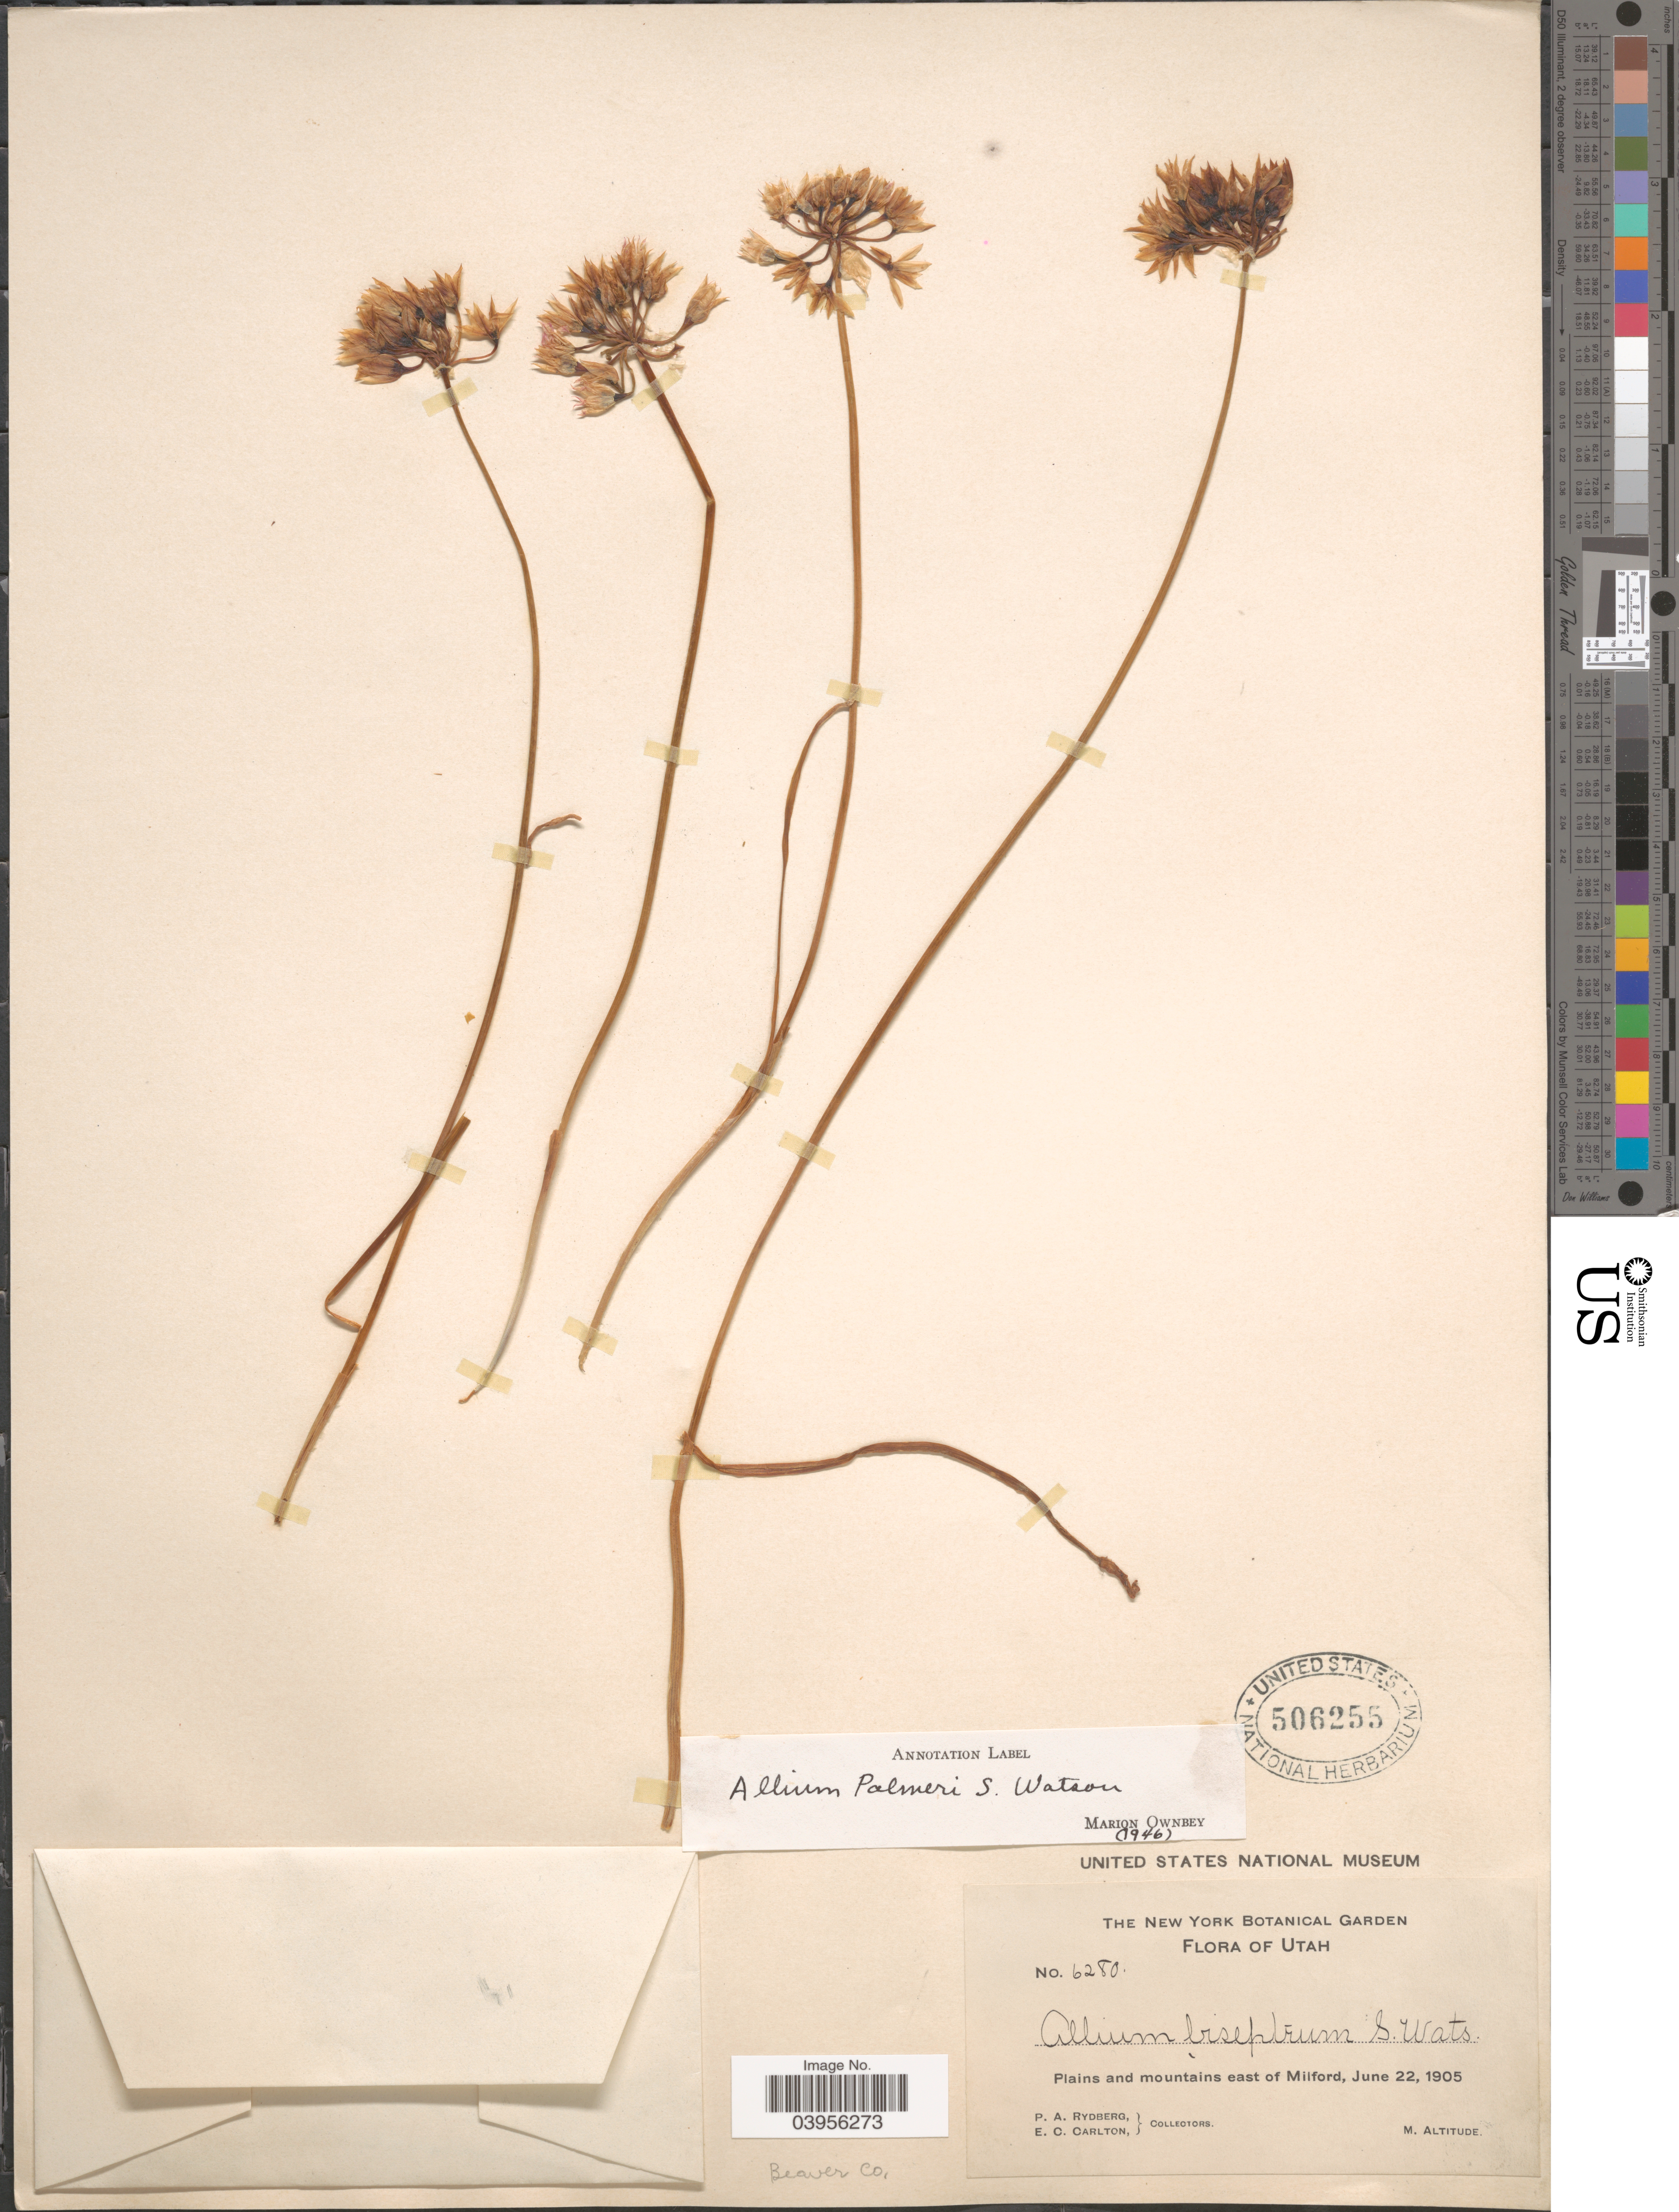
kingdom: Plantae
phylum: Tracheophyta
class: Liliopsida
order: Asparagales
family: Amaryllidaceae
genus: Allium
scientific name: Allium palmeri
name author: S. Watson in C. King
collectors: P. A. Rydberg & E. Carlton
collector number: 6280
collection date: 1905-06-22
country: United States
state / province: Utah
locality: Plains and mountains east of Milford. Beaver Co.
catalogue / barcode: US 506255